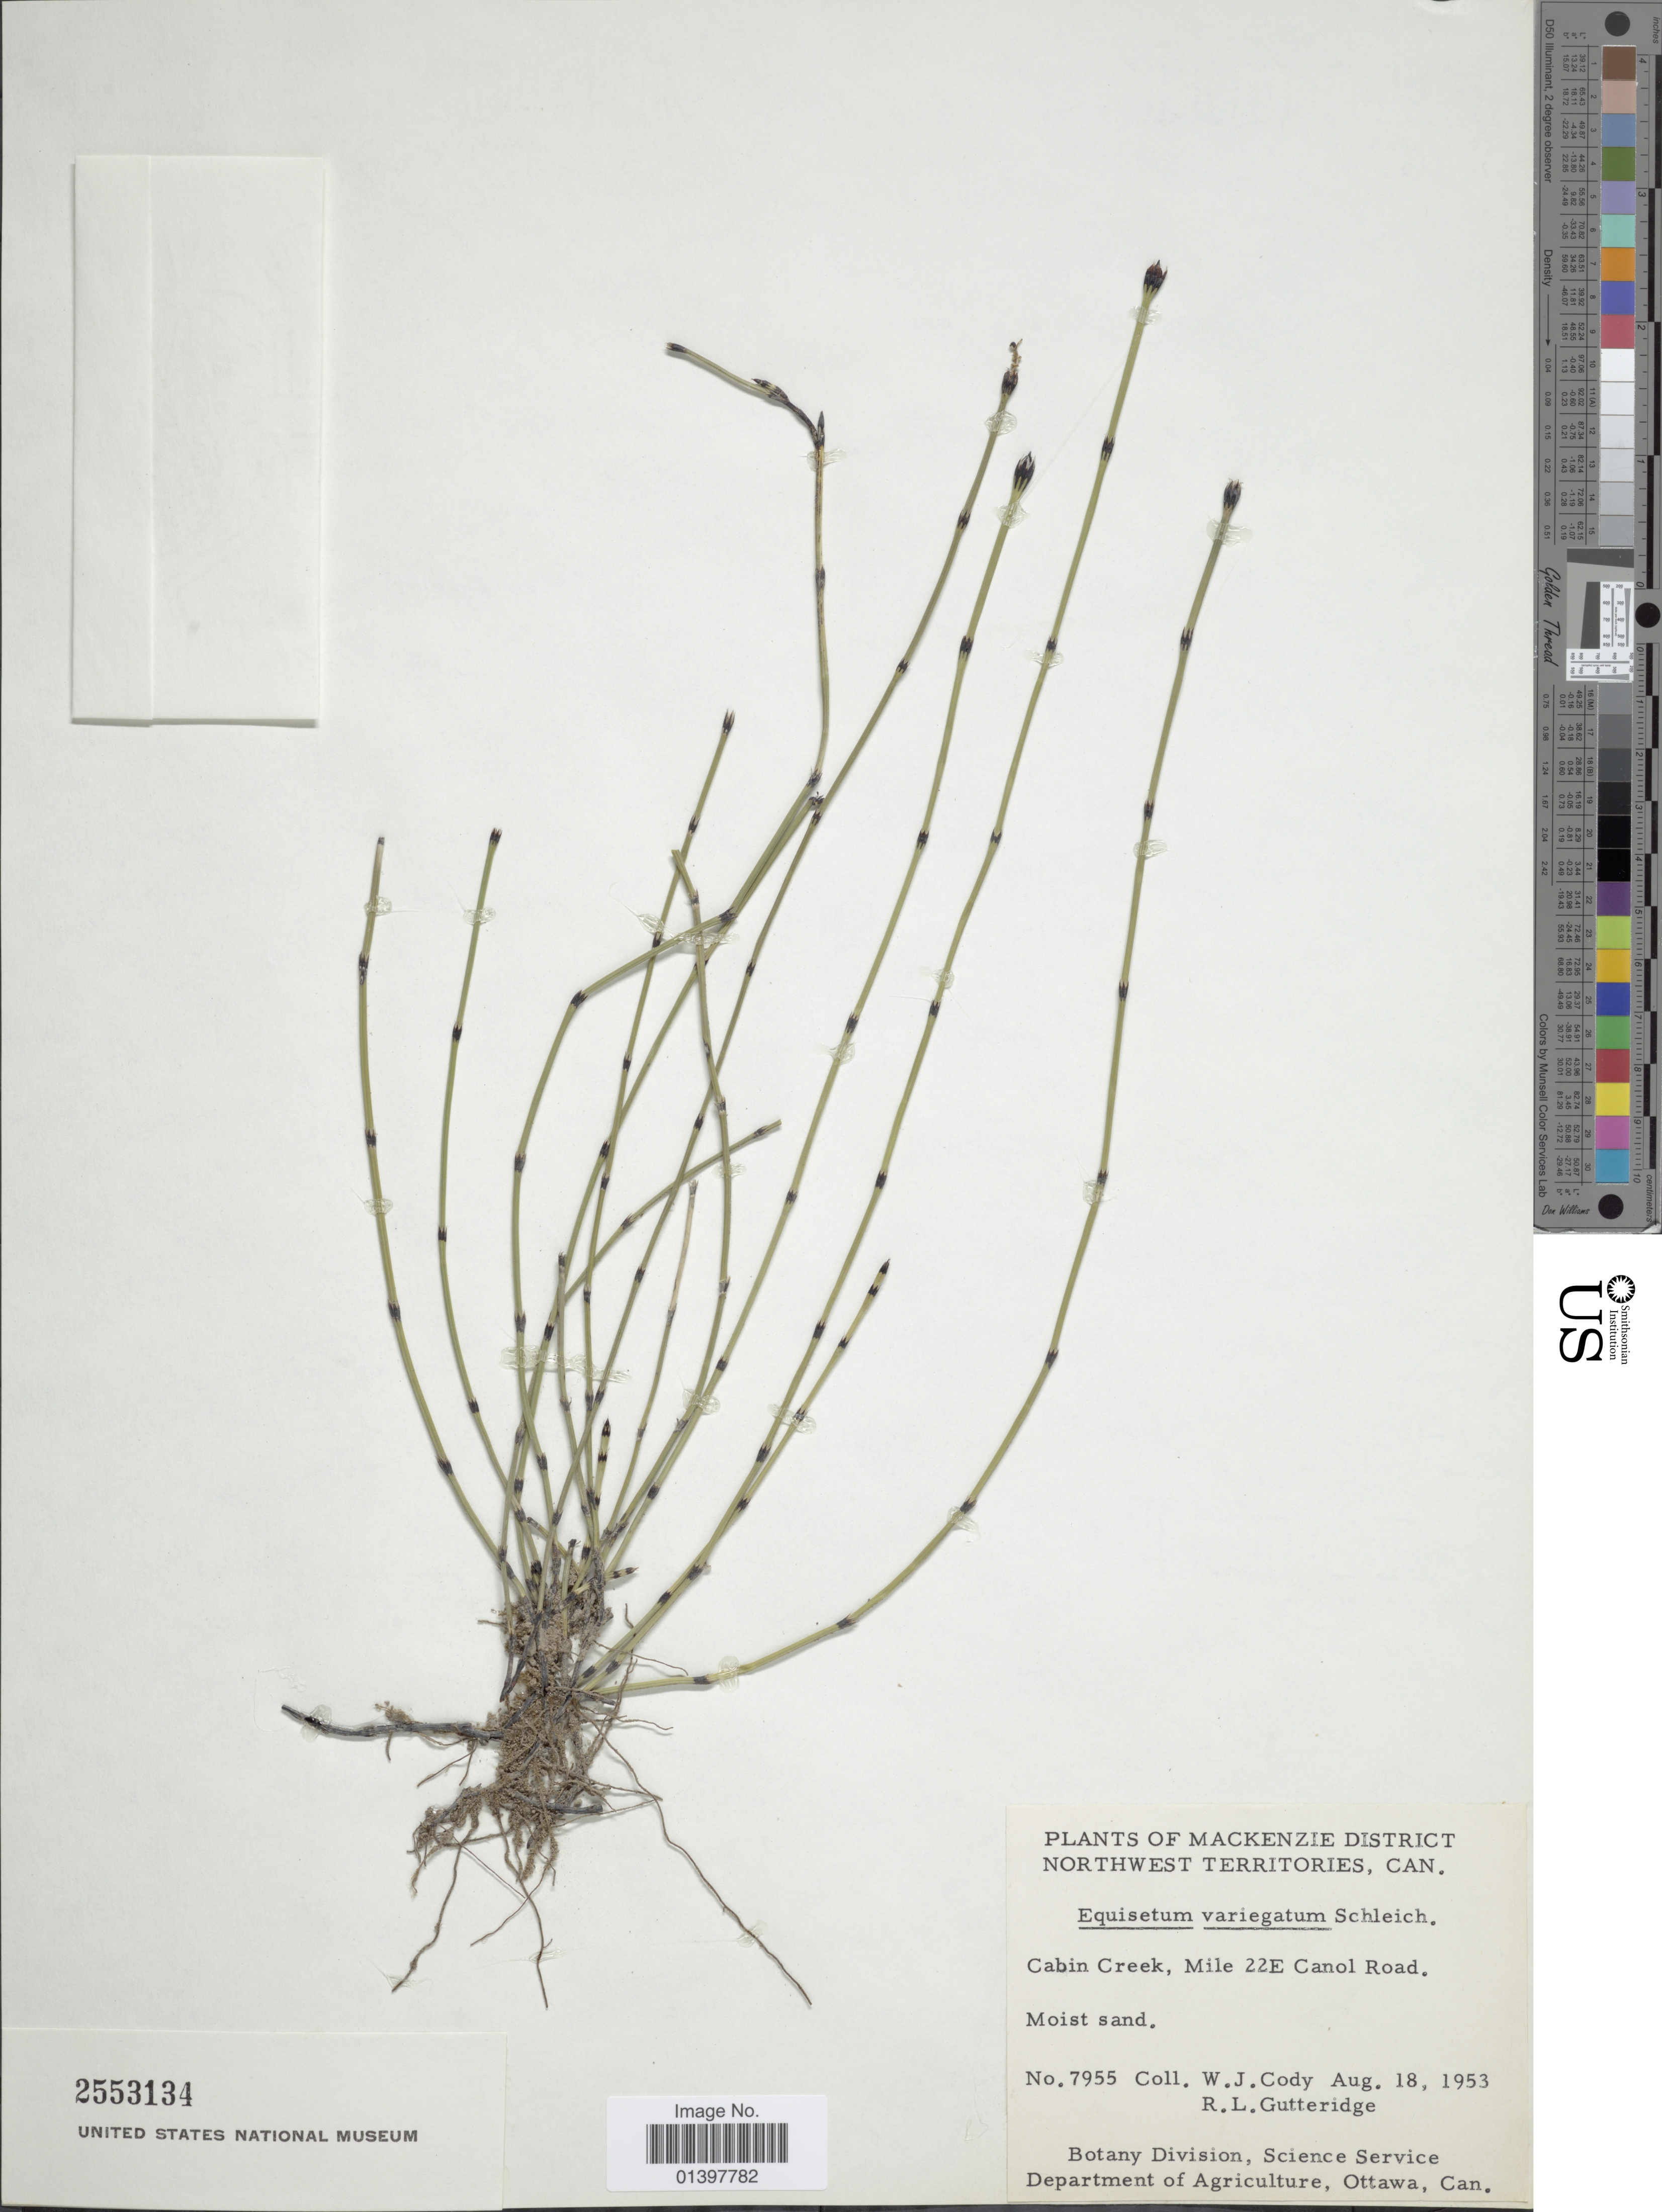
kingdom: Plantae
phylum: Tracheophyta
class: Polypodiopsida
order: Equisetales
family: Equisetaceae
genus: Equisetum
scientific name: Equisetum variegatum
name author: Schleich. ex F. Weber & D. Mohr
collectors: W. Cody & R. Gutteridge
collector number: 7955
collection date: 1953-08-18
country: Canada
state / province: Northwest Territories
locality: Mackenzie District, Cabin Creek, Mile 22E Canol Road, moist sand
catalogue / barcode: US 2553134